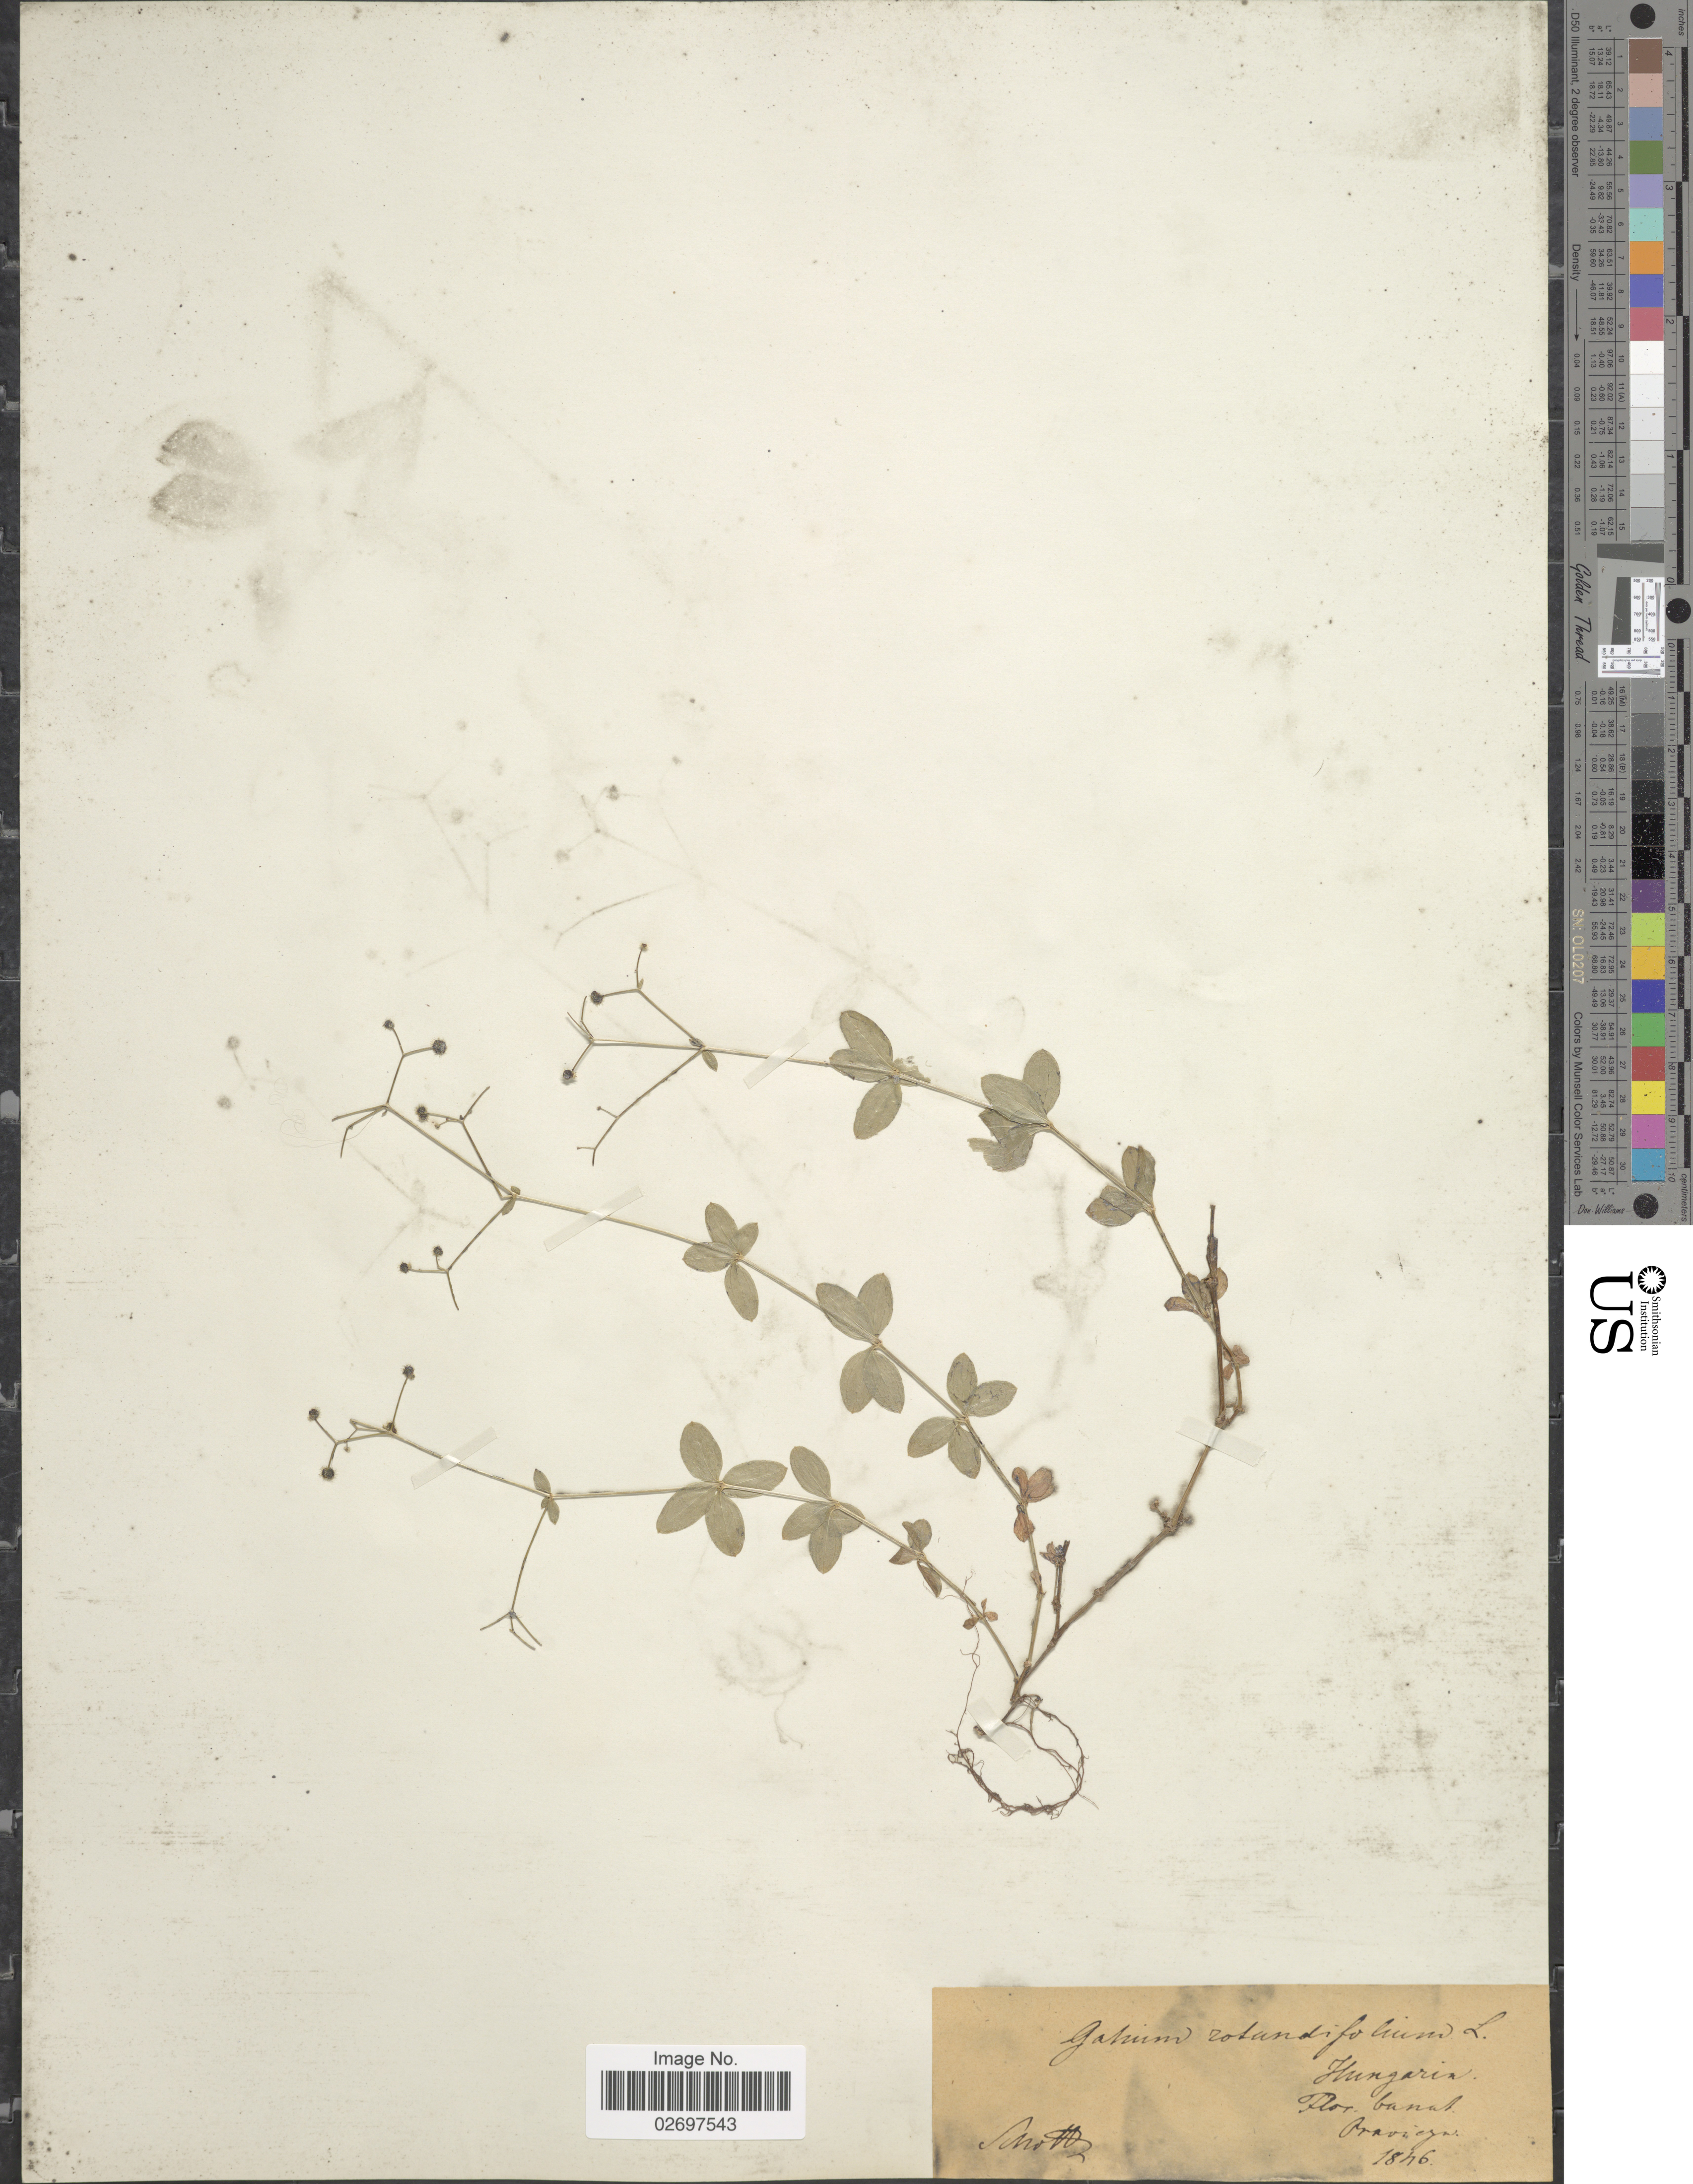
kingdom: Plantae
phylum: Tracheophyta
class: Magnoliopsida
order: Gentianales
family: Rubiaceae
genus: Galium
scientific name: Galium rotundifolium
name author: L.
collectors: Schott, --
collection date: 1846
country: Romania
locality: Hungaria. Flor. Banat. Oravicza.